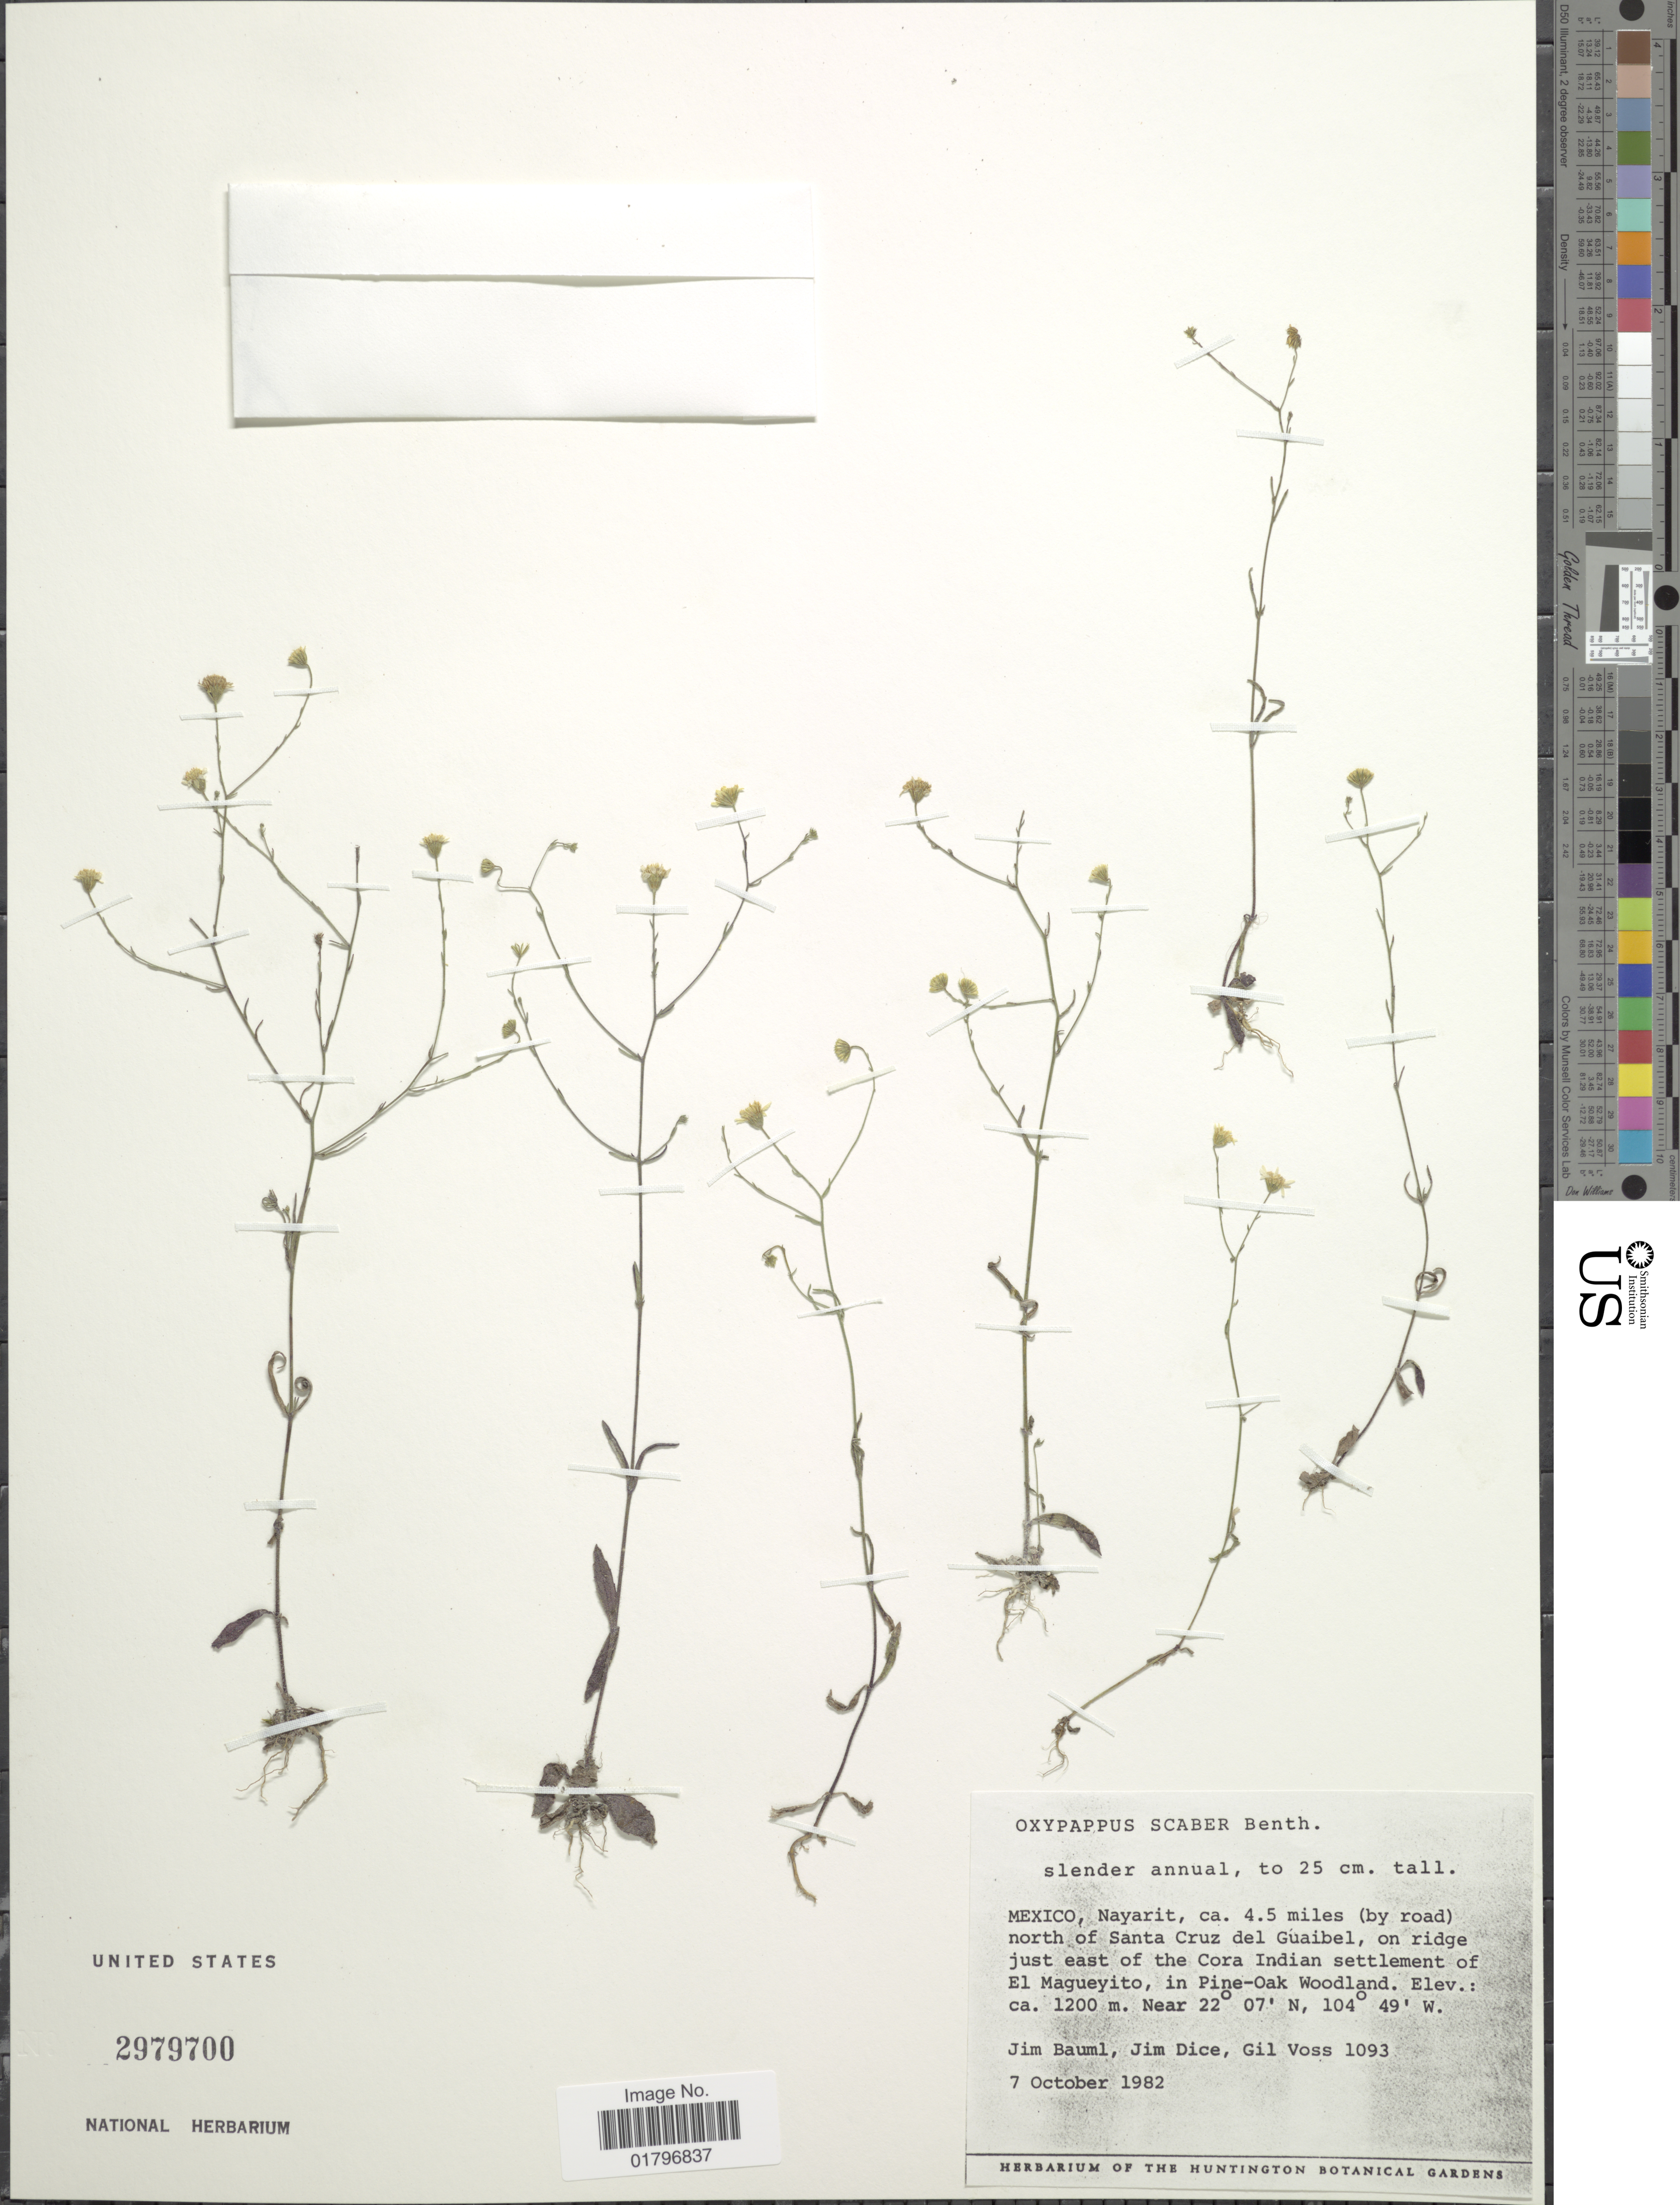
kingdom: Plantae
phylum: Tracheophyta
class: Magnoliopsida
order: Asterales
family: Asteraceae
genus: Oxypappus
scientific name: Oxypappus scaber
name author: Benth.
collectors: J. Bauml, J. Dice & G. Voss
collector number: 1093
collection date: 1982-10-07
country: Mexico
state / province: Nayarit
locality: Mexico, Nayarit, ca. 4.5 miles (by road) north of Santa Cruz del Guaibel, on ridge just east of the Cora Indian settlement of El Magueyito, in Pine-Oak Woodland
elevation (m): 1200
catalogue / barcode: US 2979700